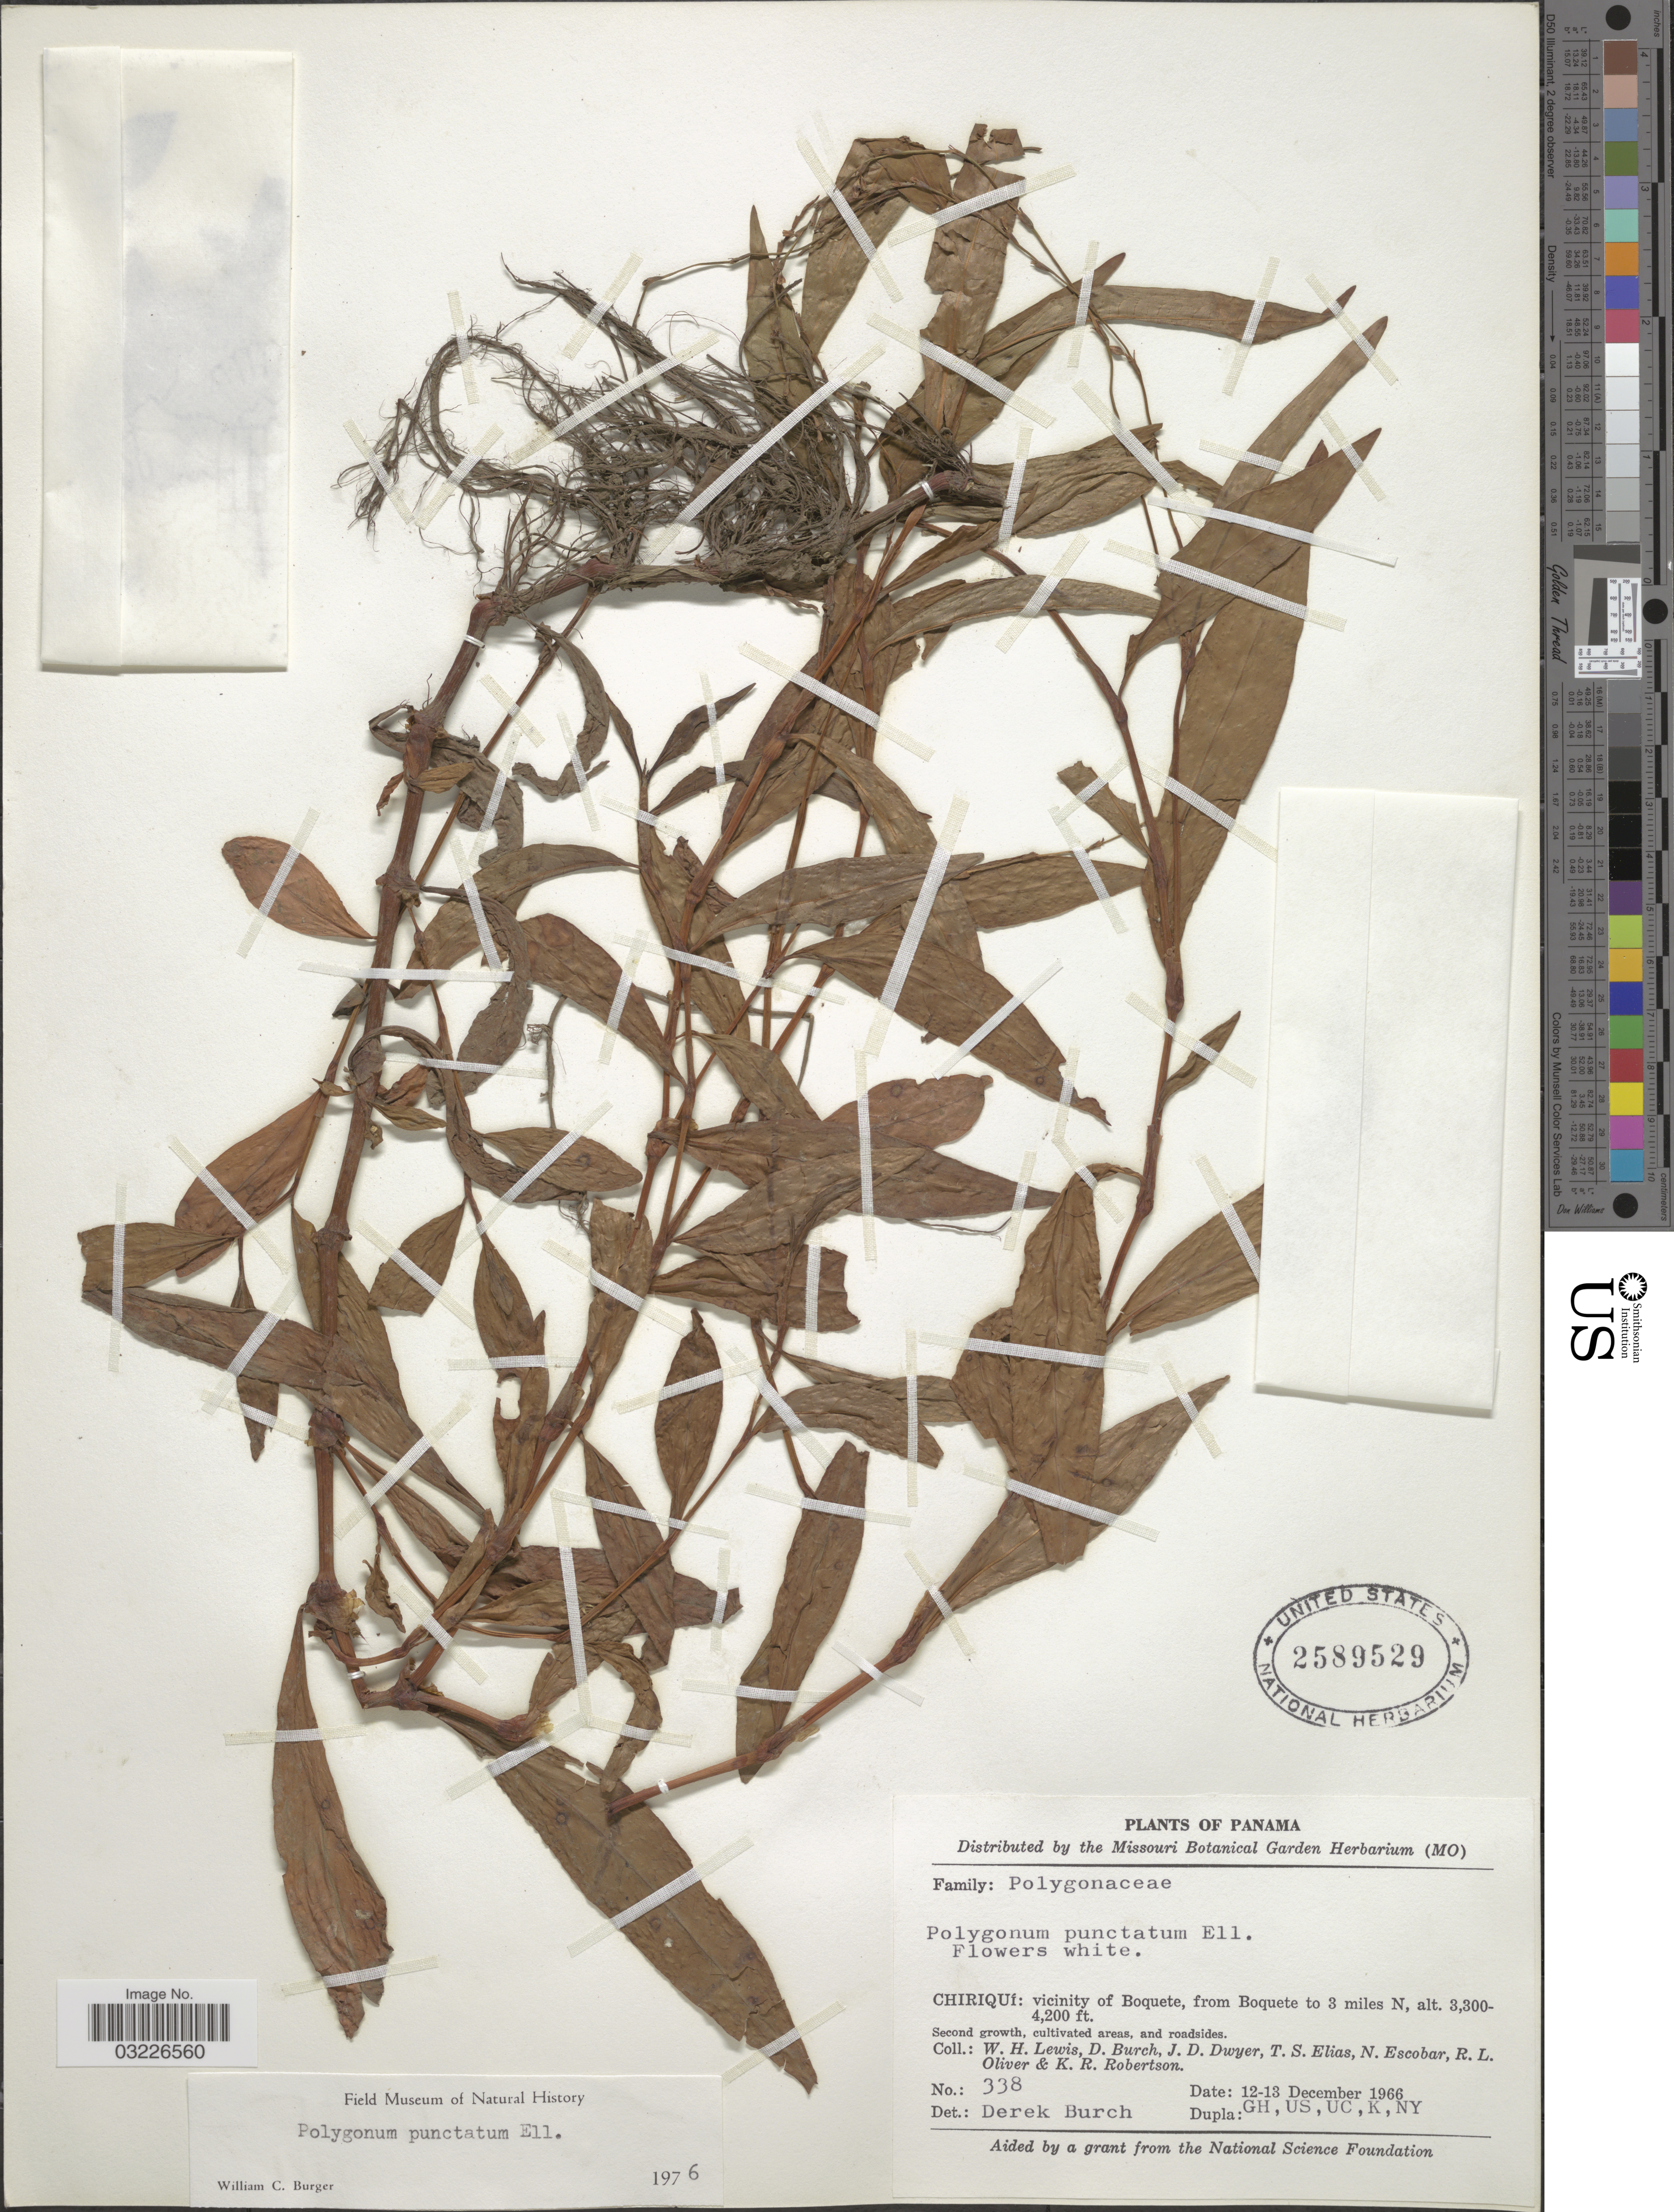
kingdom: Plantae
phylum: Tracheophyta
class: Magnoliopsida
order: Caryophyllales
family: Polygonaceae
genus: Persicaria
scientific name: Persicaria punctata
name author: (Elliott) Small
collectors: W. H. Lewis, D. Burch, J. D. Dwyer, T. S. Elias & et al.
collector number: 338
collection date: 1966-12-12/1966-12-13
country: Panama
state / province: Chiriqui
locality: Vicinity of Boquete, from Boquete to 3 miles N.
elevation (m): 1006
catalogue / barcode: US 2589529